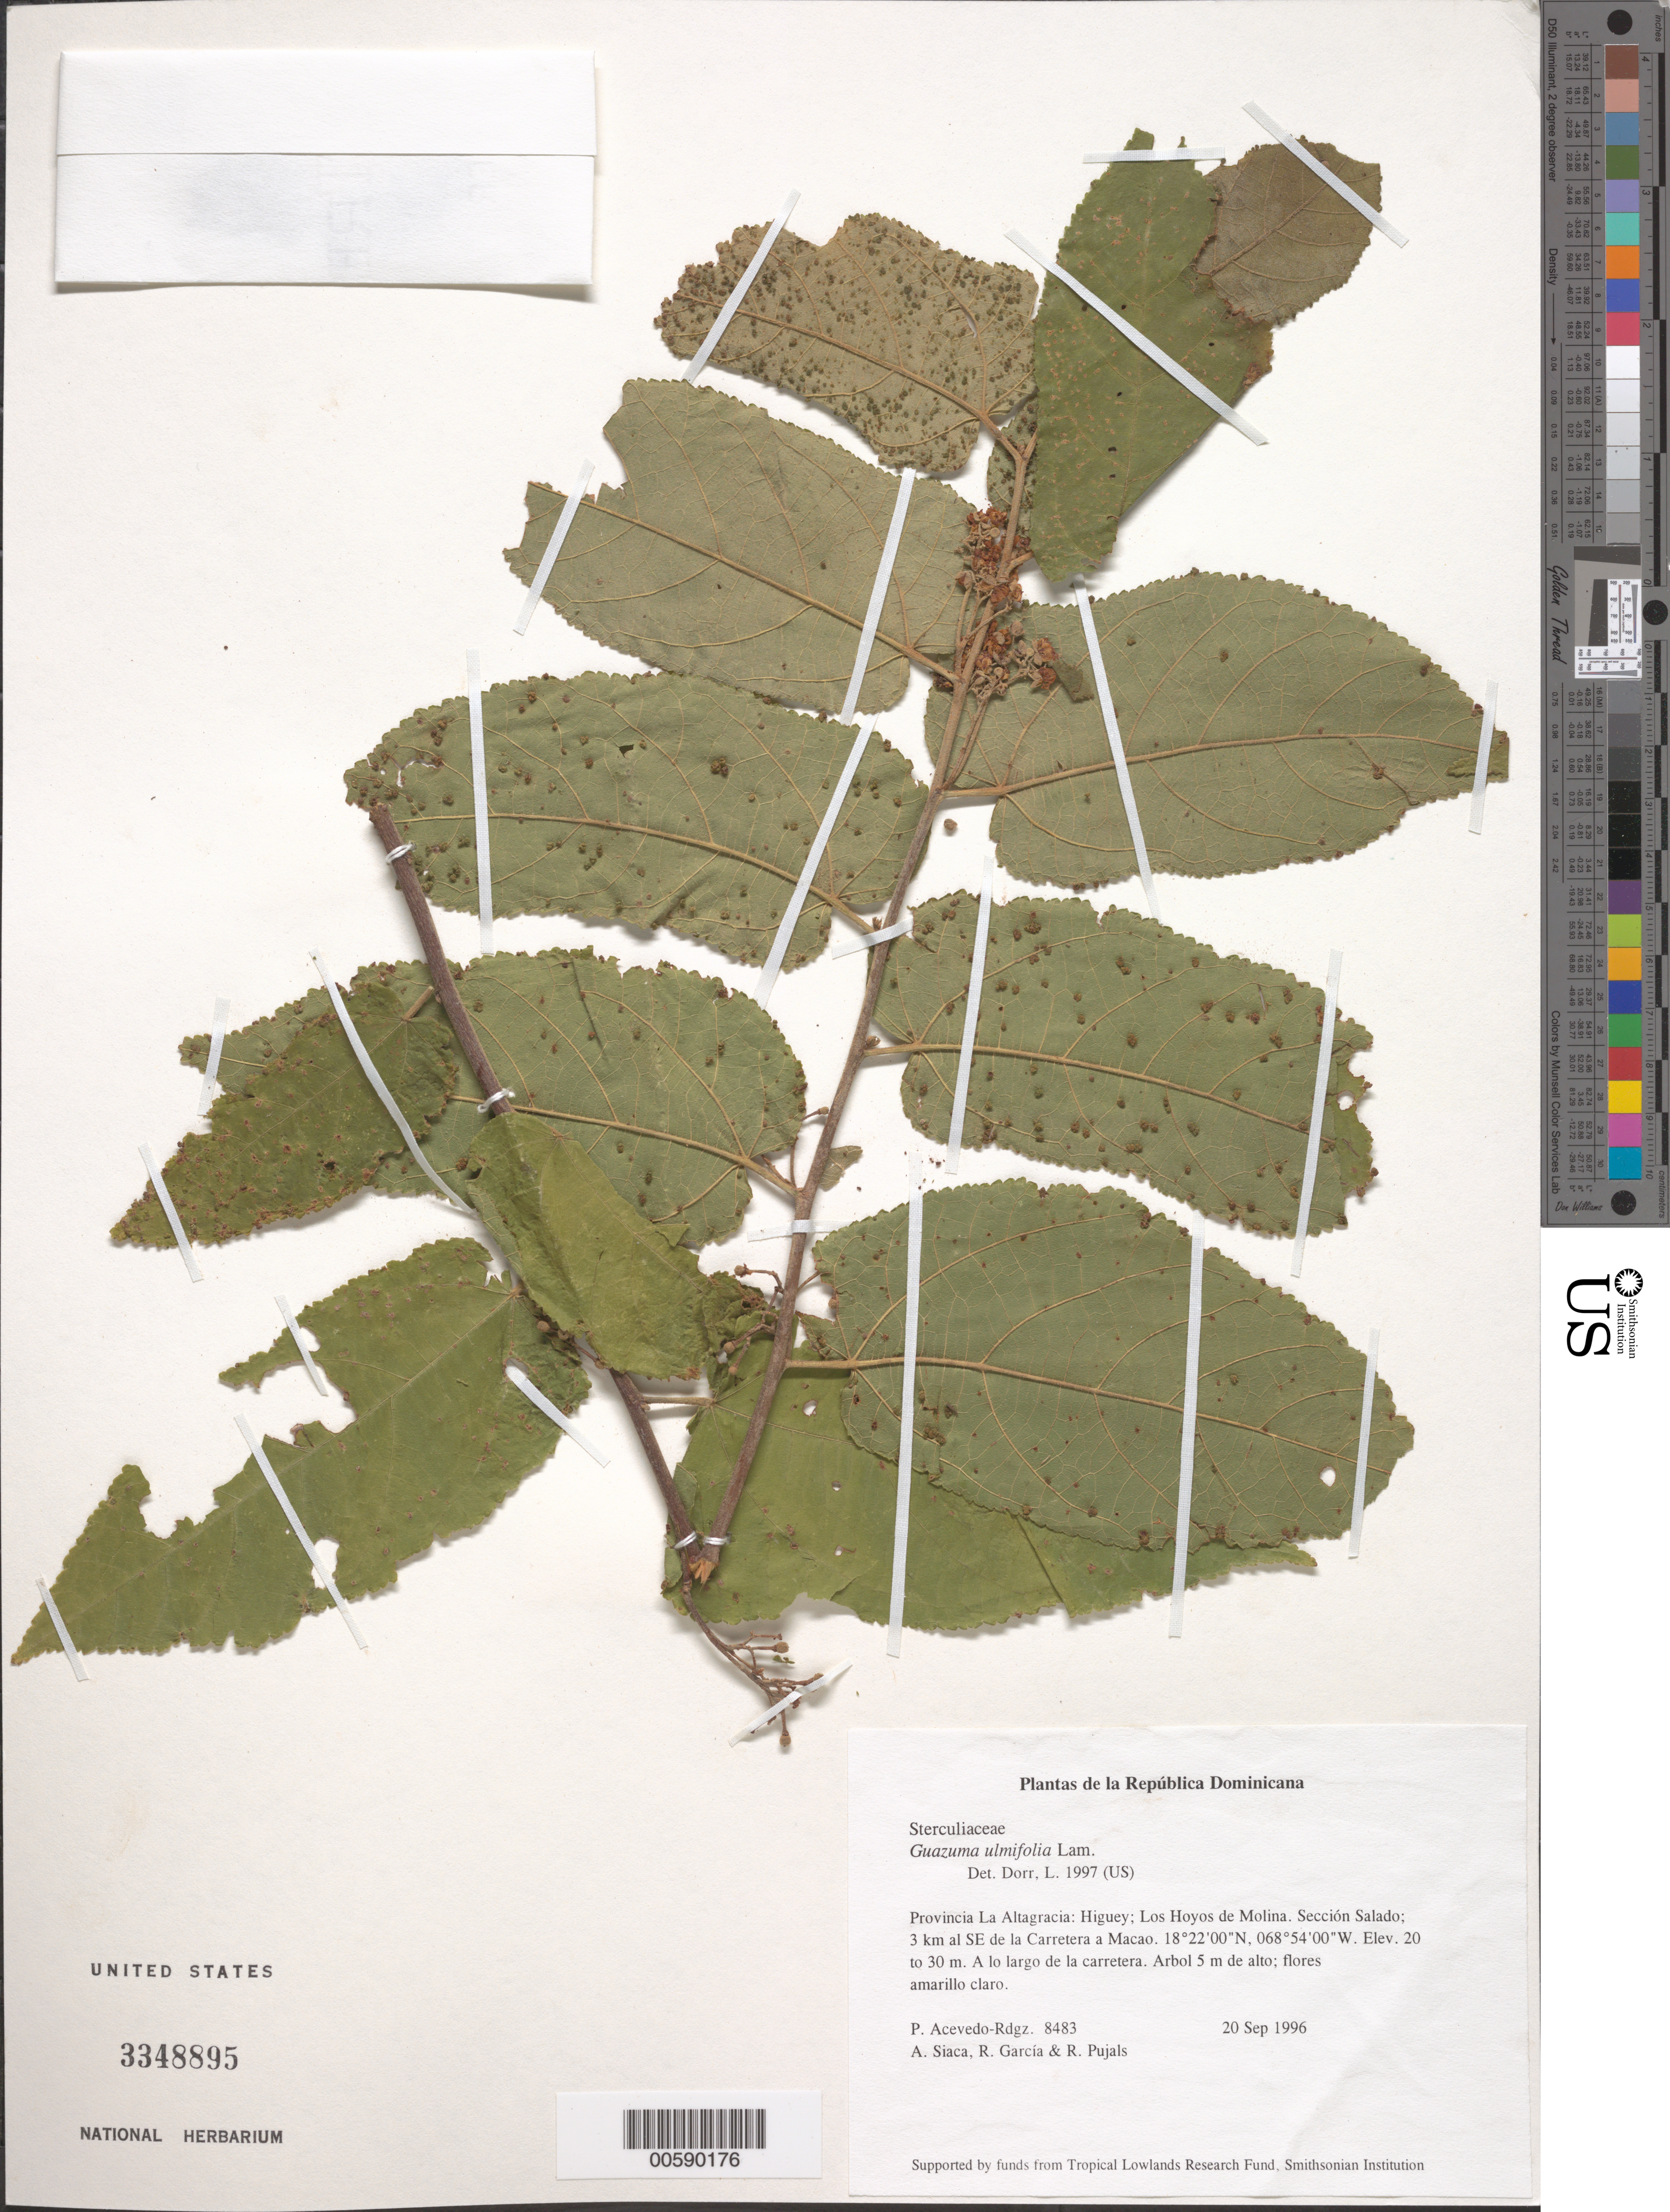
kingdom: Plantae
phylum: Tracheophyta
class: Magnoliopsida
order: Malvales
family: Malvaceae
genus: Guazuma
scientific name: Guazuma ulmifolia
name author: Lam.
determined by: Dorr, L. J., (BOT), Smithsonian Institution - National Museum of Natural History (UNITED STATES)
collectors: P. Acevedo-Rodr., A. Siaca, R. G. García & R. Pujals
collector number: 8483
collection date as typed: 20 Sep 1996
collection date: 1996-09-20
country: Dominican Republic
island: Hispaniola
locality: Provincia La Altagracia: Higuey; Los Hoyos de Molina. Sección Salado; 3 km al SE de la Carretera a Macao.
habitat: A lo largo de la carretera.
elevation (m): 20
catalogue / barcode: US 3348895